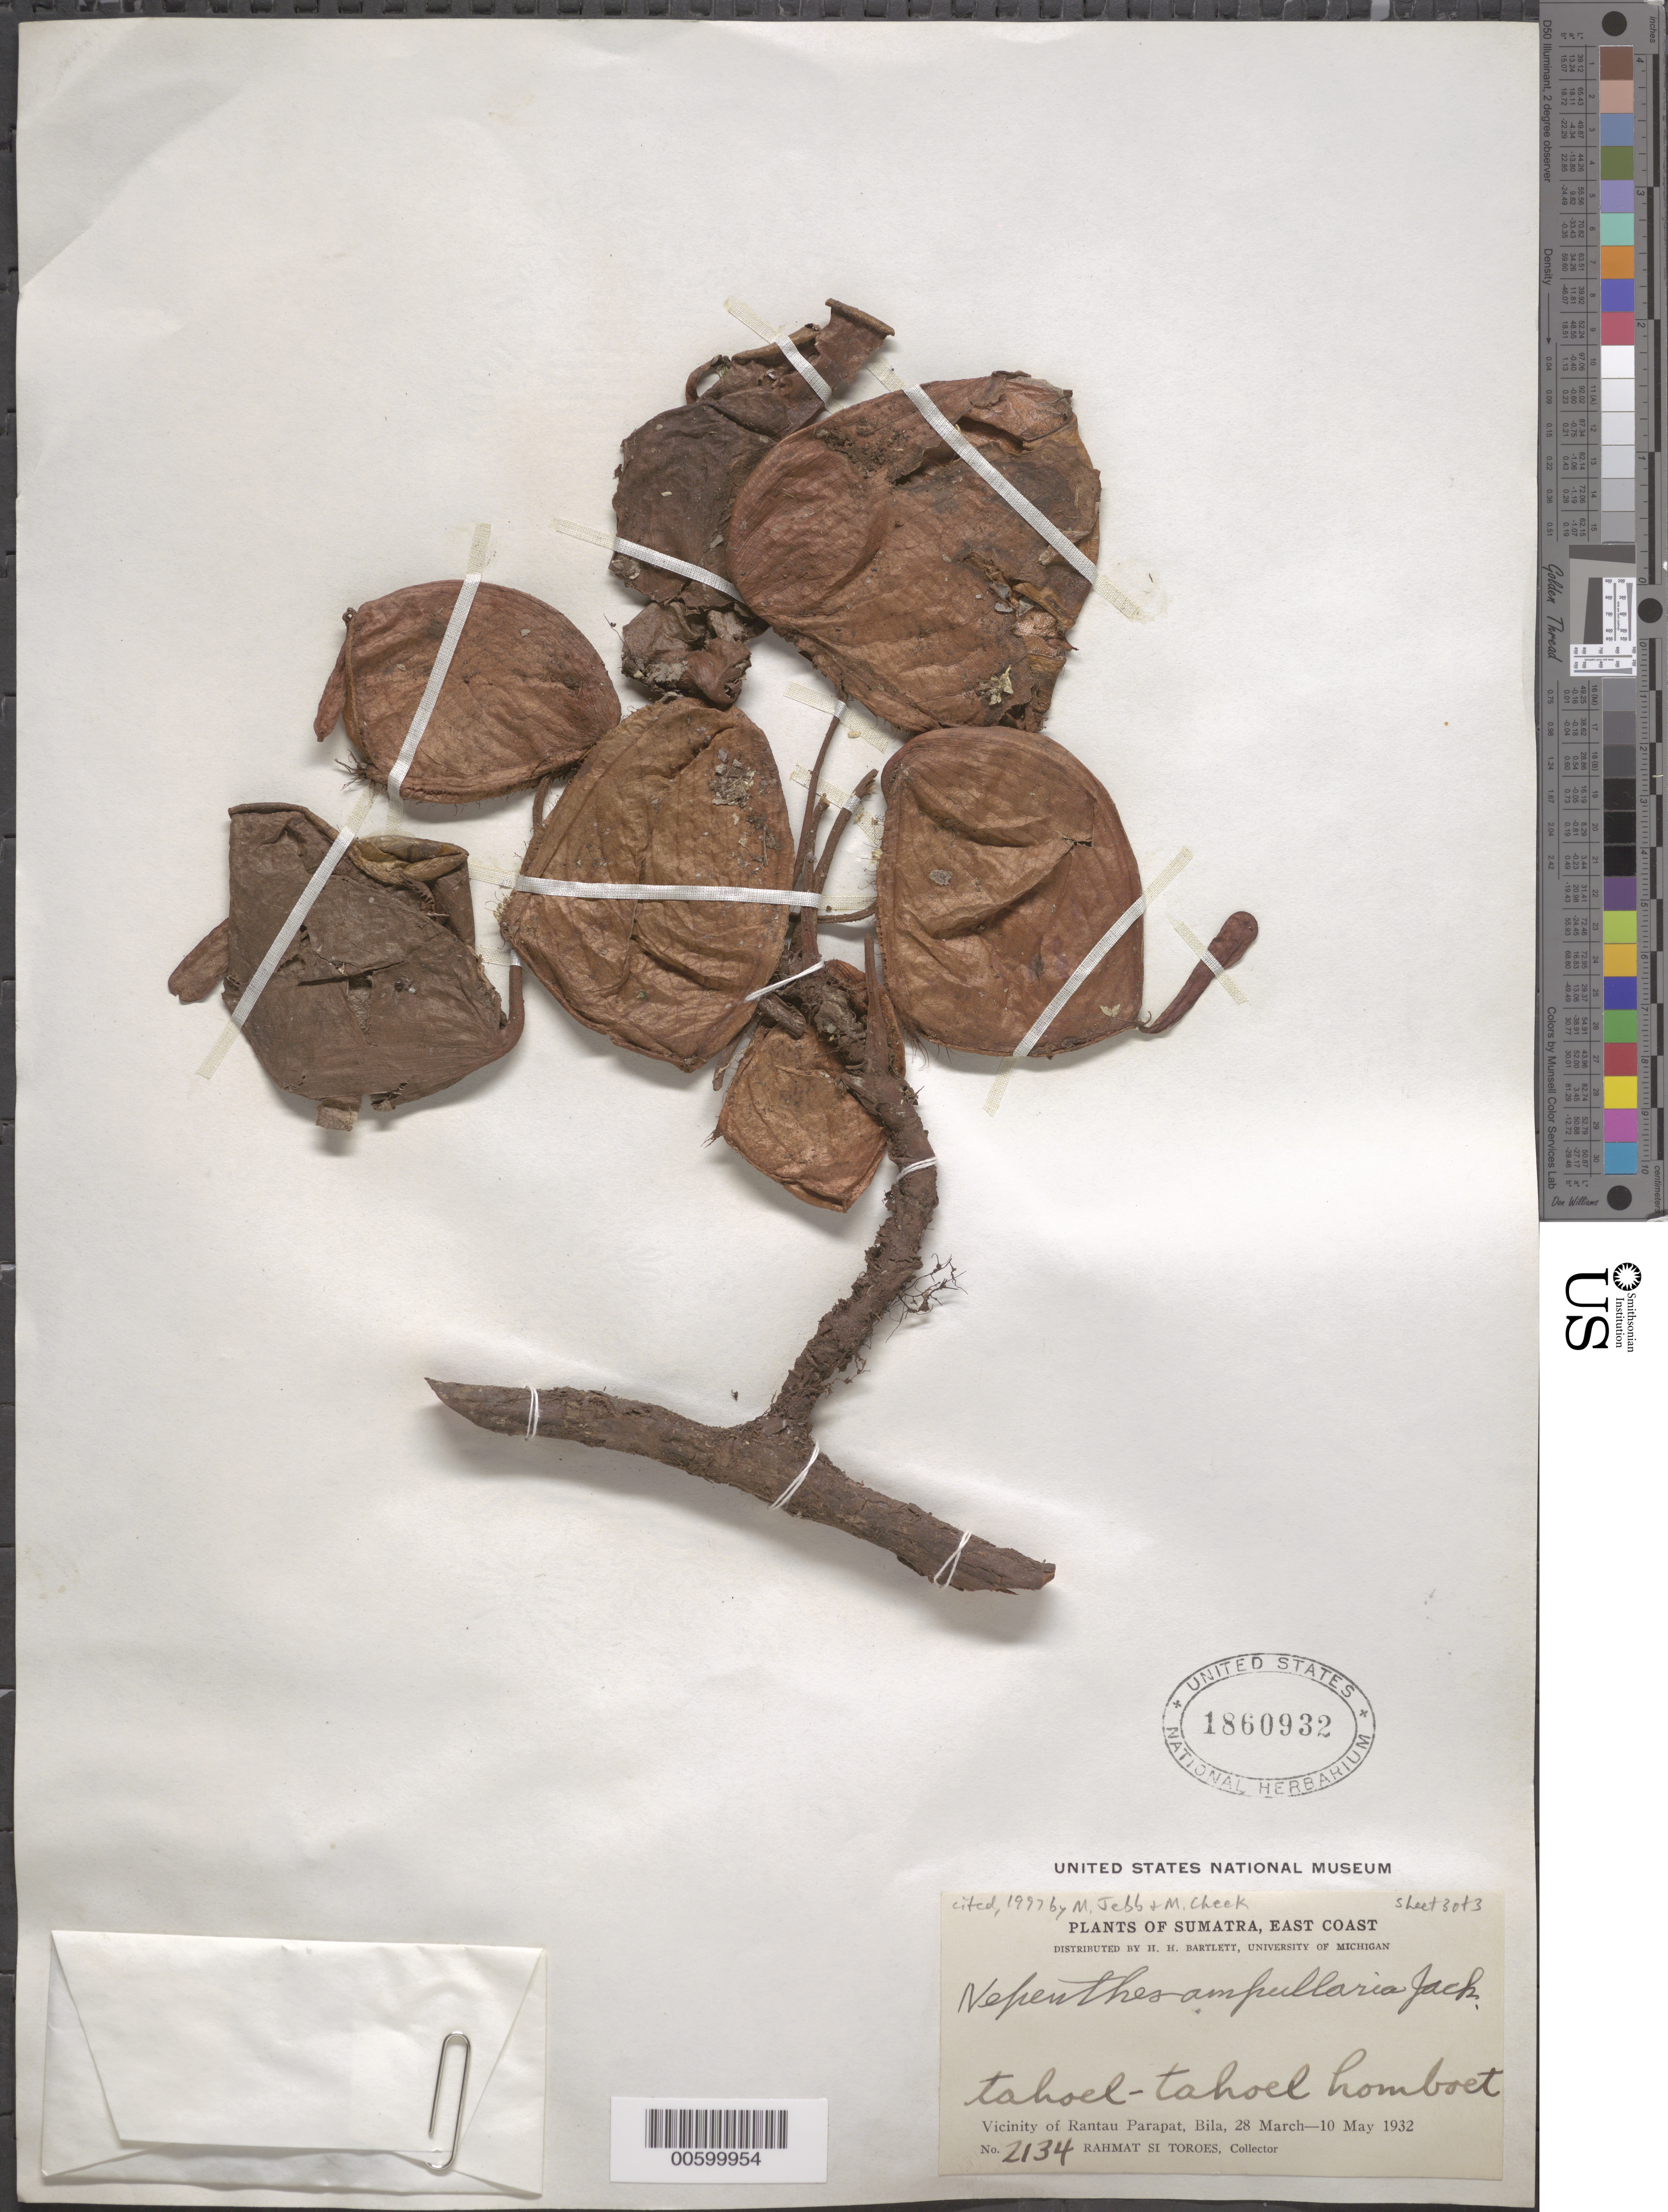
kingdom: Plantae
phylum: Tracheophyta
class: Magnoliopsida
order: Caryophyllales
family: Nepenthaceae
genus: Nepenthes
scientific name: Nepenthes ampullaria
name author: Jack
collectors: Rahmat Si Boeea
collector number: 2134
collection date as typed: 28 May 1932 to 10 May 1932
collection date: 1932-05-10/1932-05-28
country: Indonesia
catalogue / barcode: US 1860932